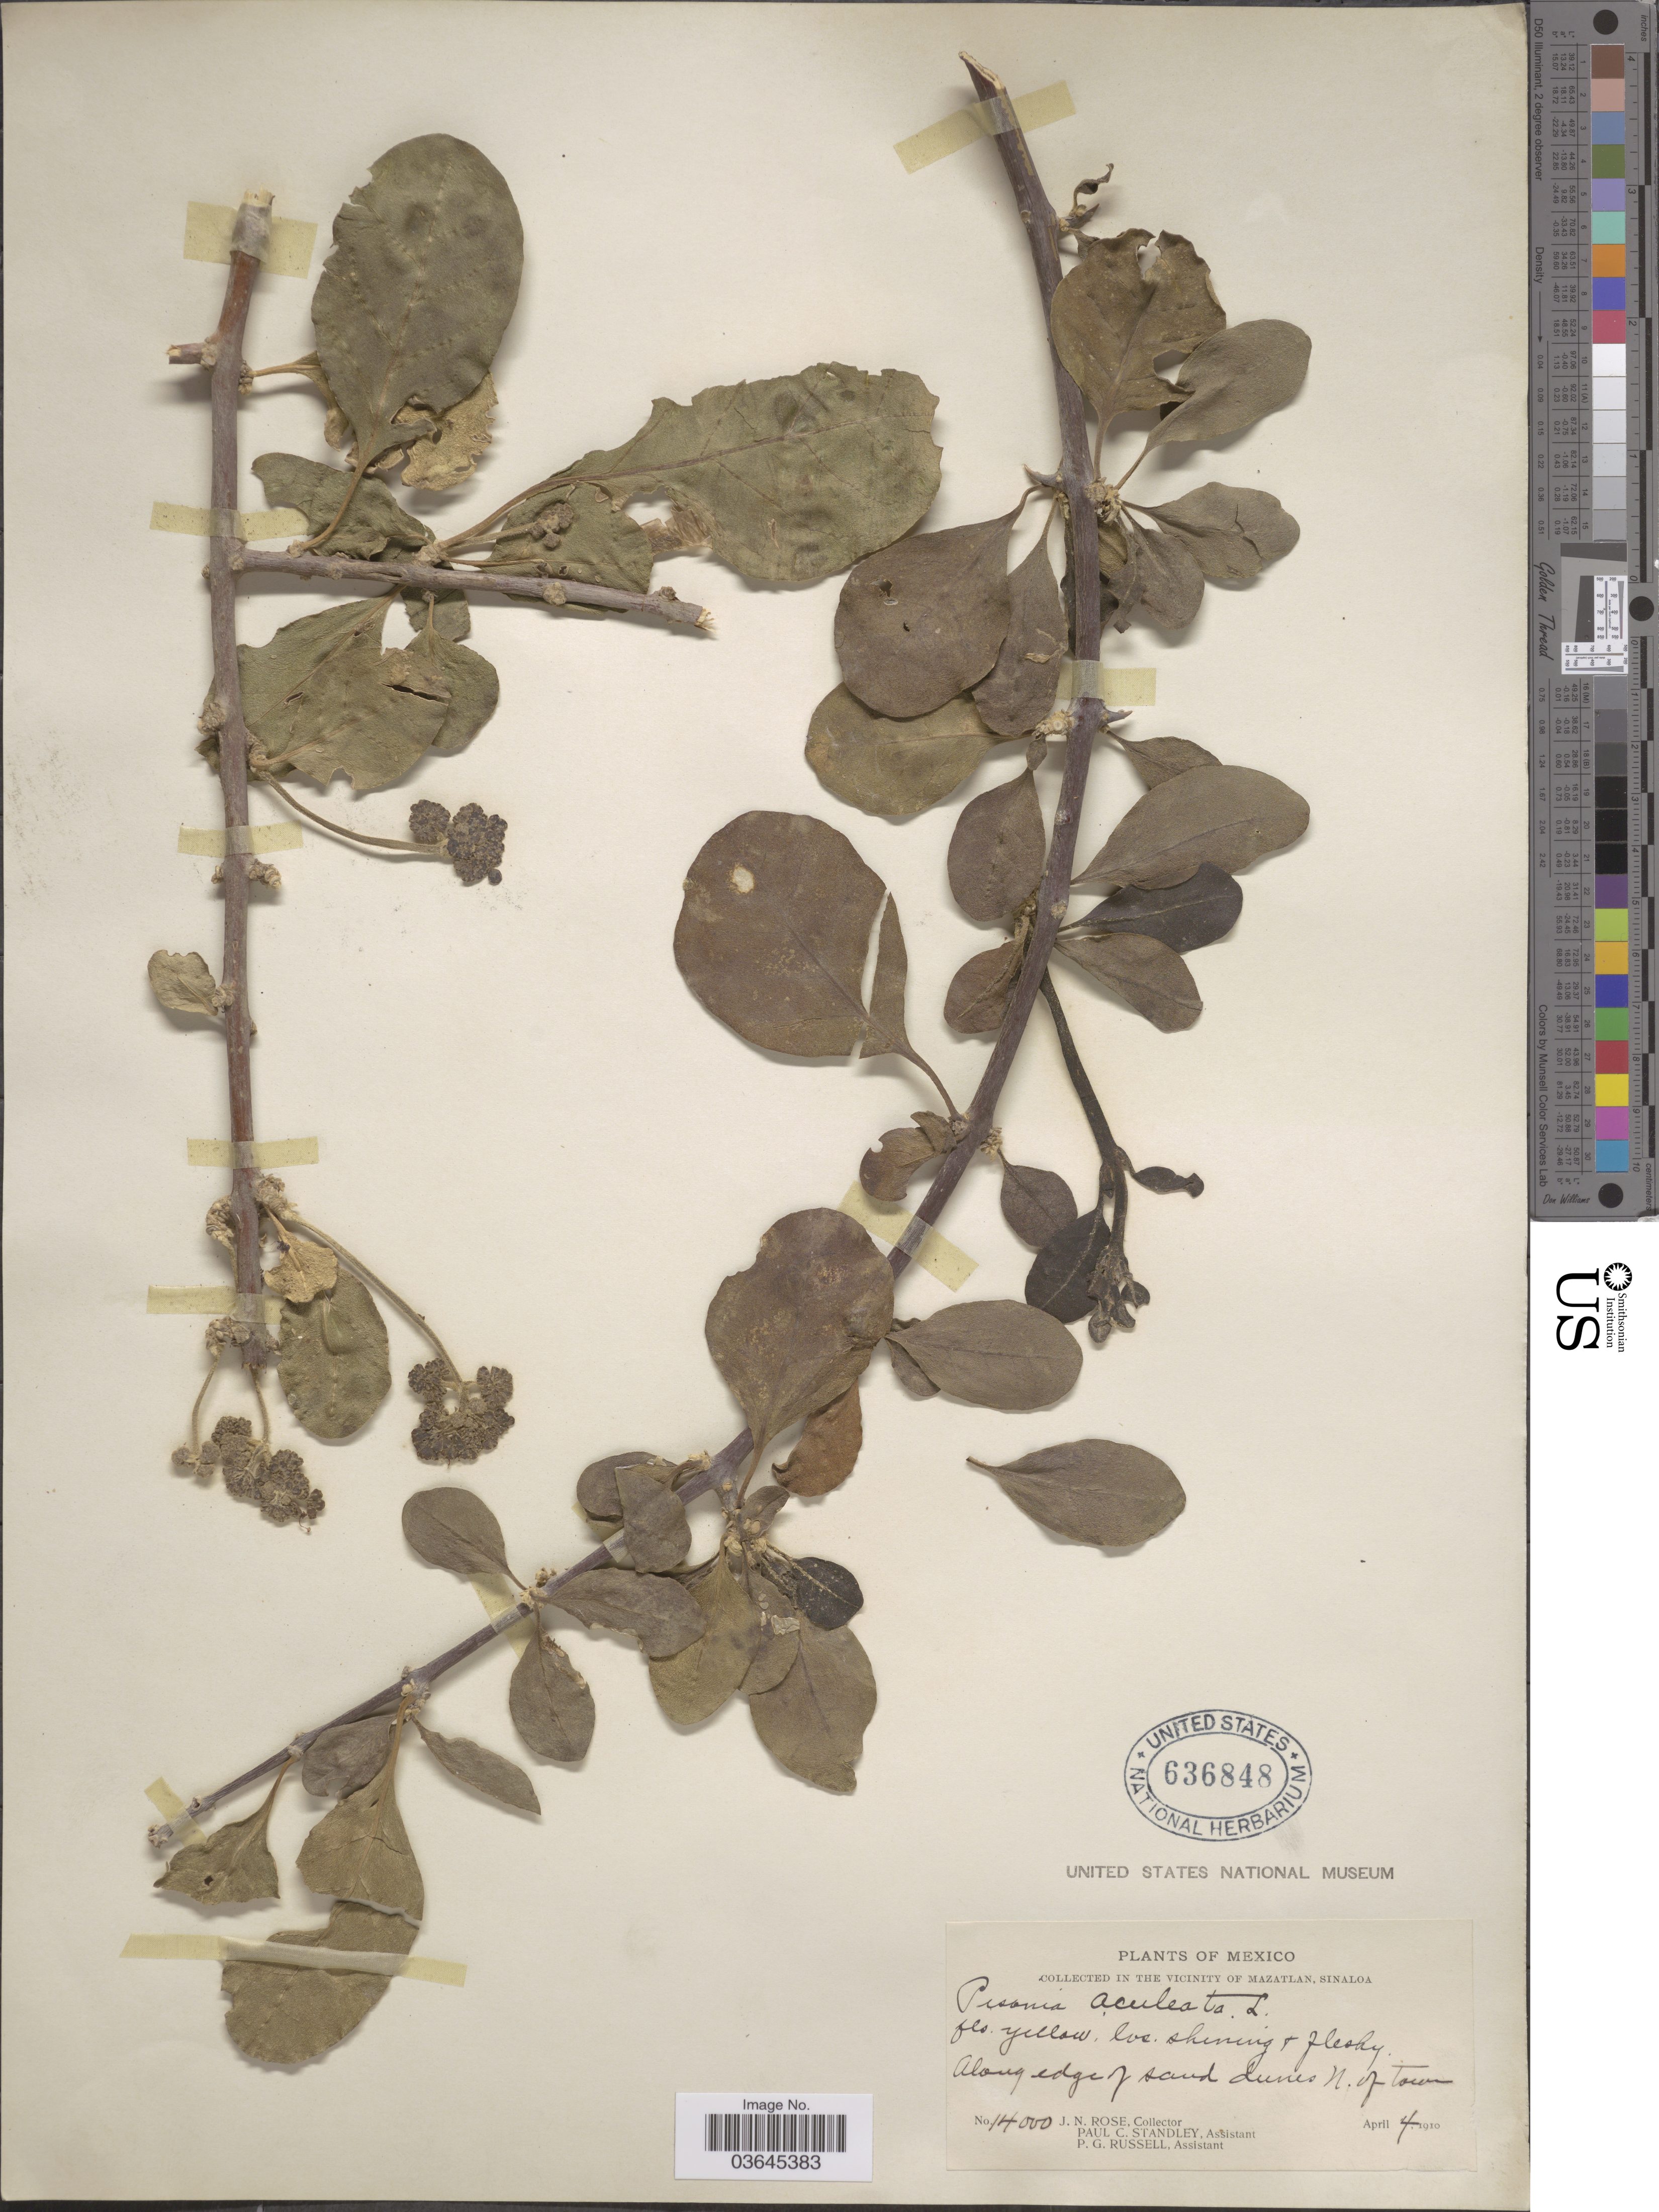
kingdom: Plantae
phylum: Tracheophyta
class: Magnoliopsida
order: Caryophyllales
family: Nyctaginaceae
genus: Pisonia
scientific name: Pisonia aculeata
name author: L.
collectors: J. N. Rose, P. C. Standley & P. G. Russell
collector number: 14000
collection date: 1910-04-04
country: Mexico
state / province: Sinaloa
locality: In the vicinity of Mazatlan. N. of town.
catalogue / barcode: US 636848